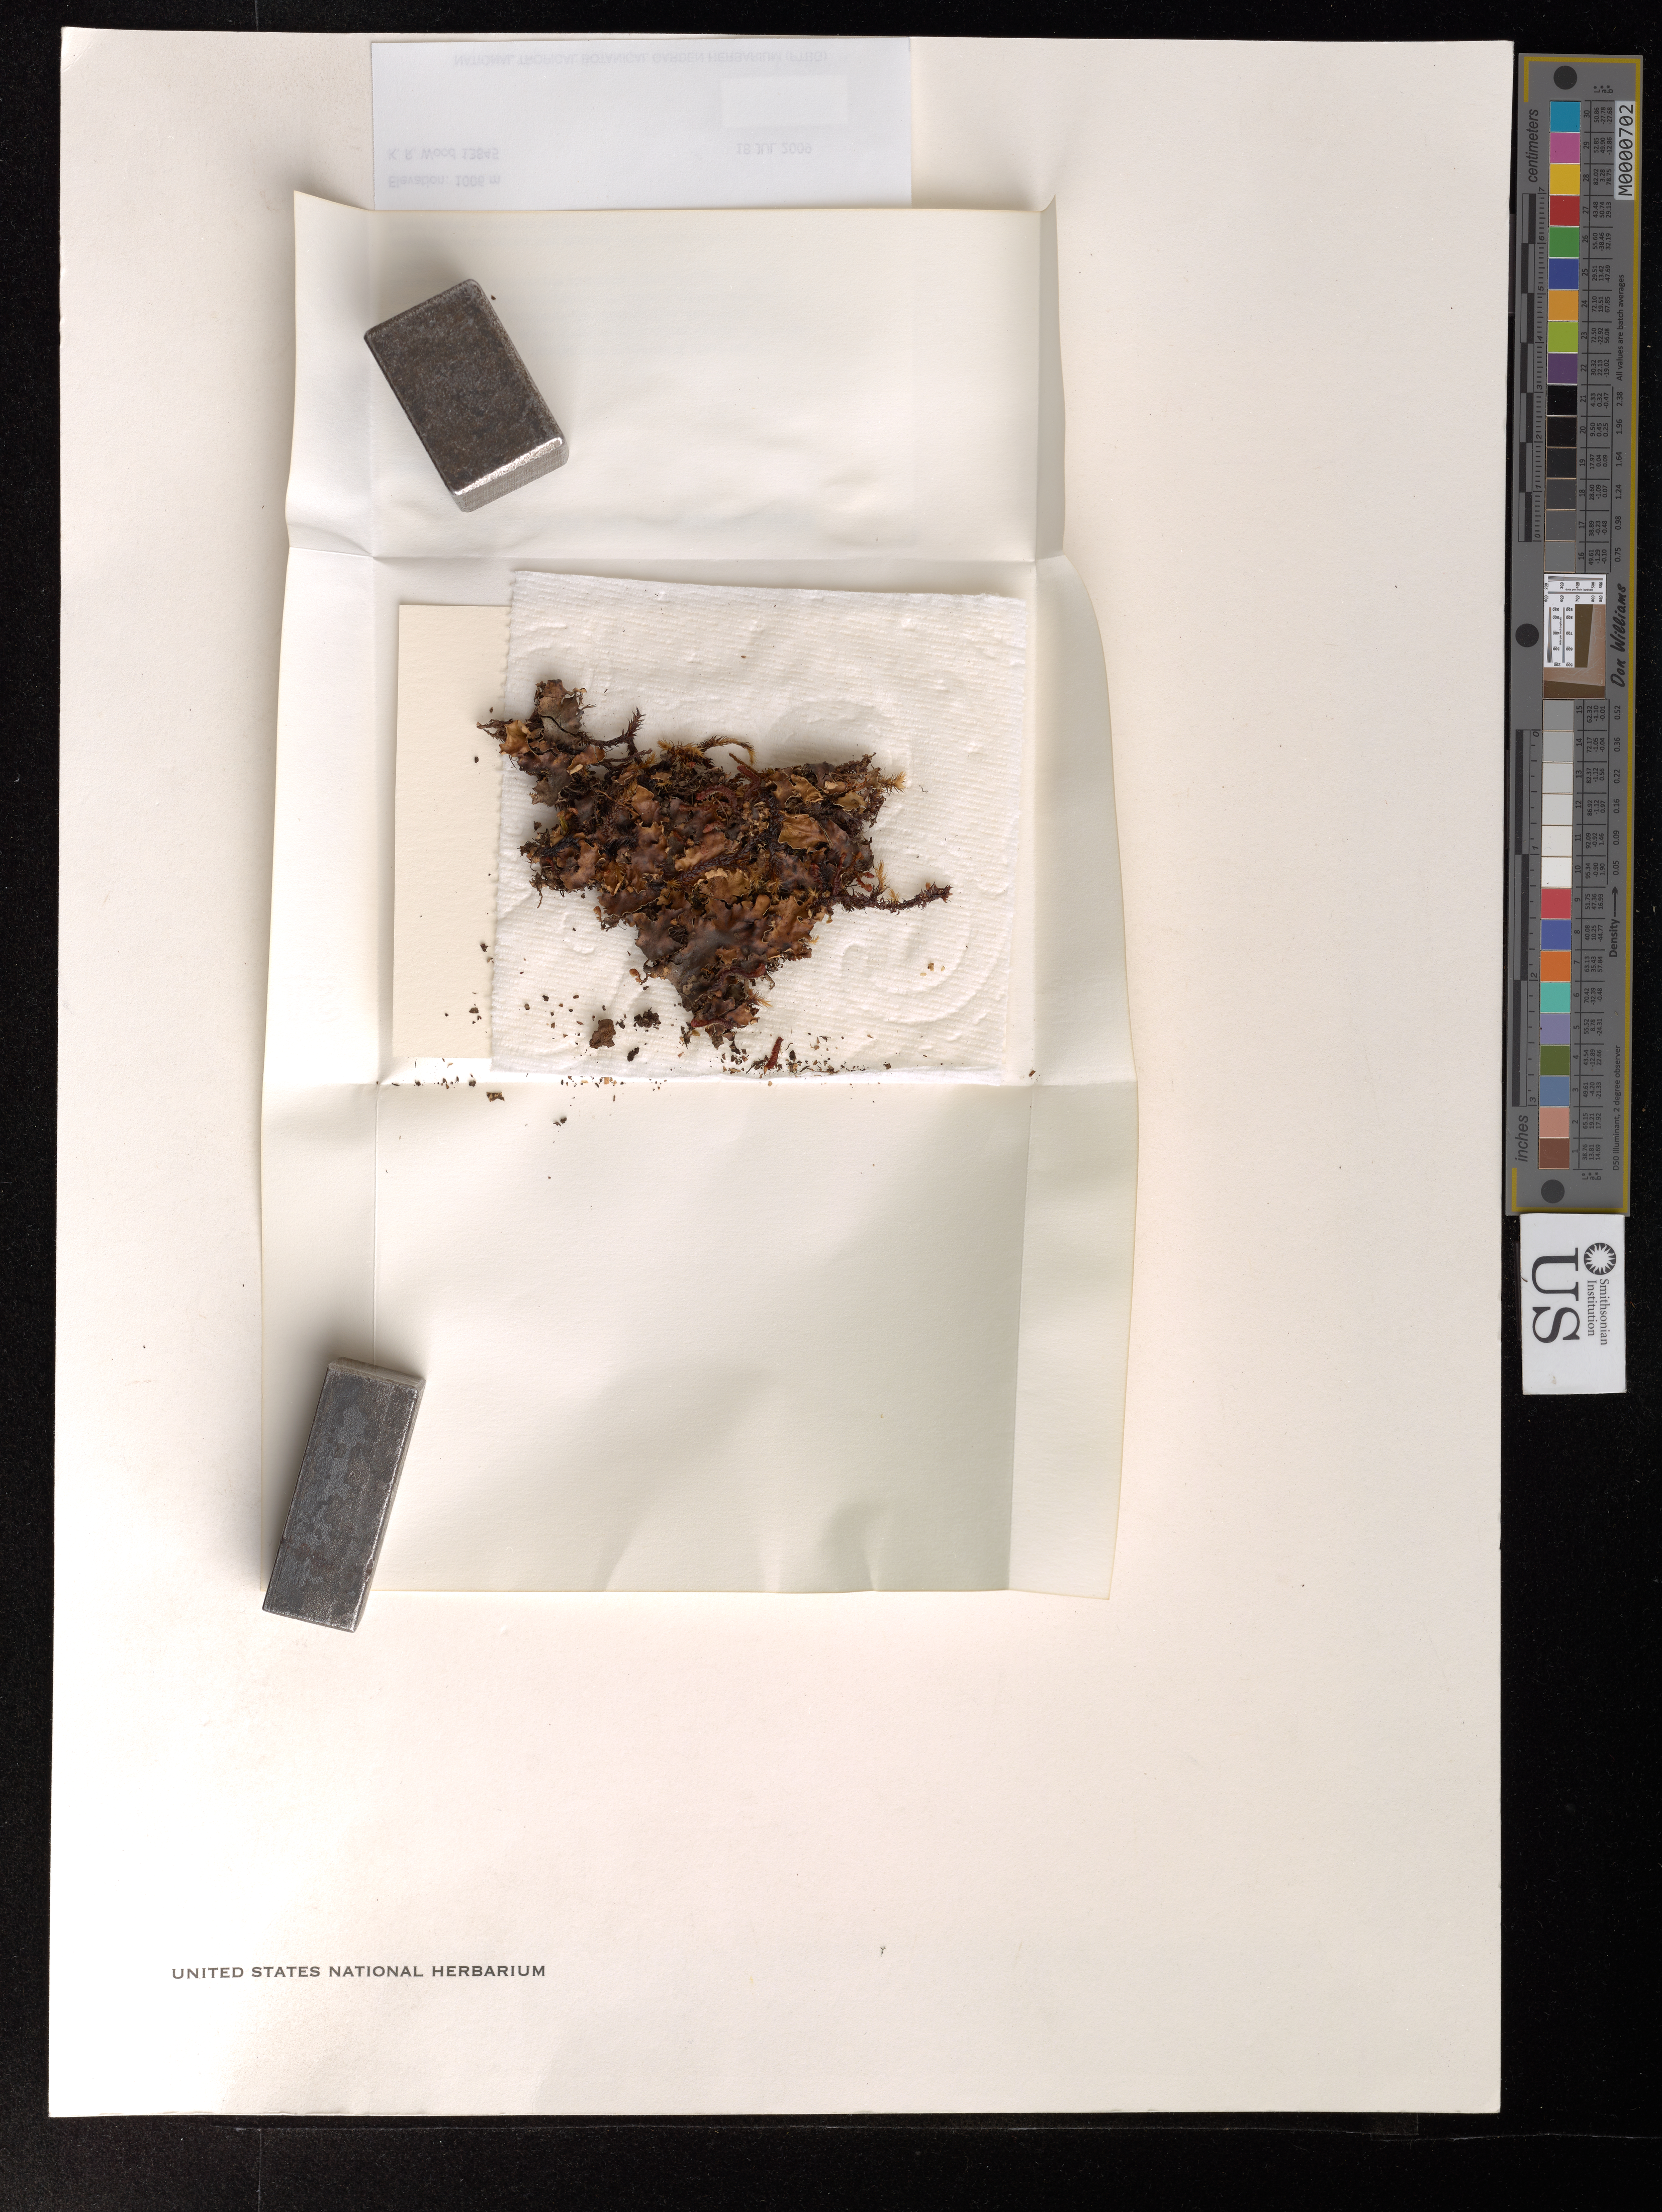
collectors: K. R. Wood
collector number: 13845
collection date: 2009-07-18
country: United States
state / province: Hawaii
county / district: Kauai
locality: Nawaimaka drainage.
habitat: Acacia-Metrosideros mesic forest, open to closed canopy.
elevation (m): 1006